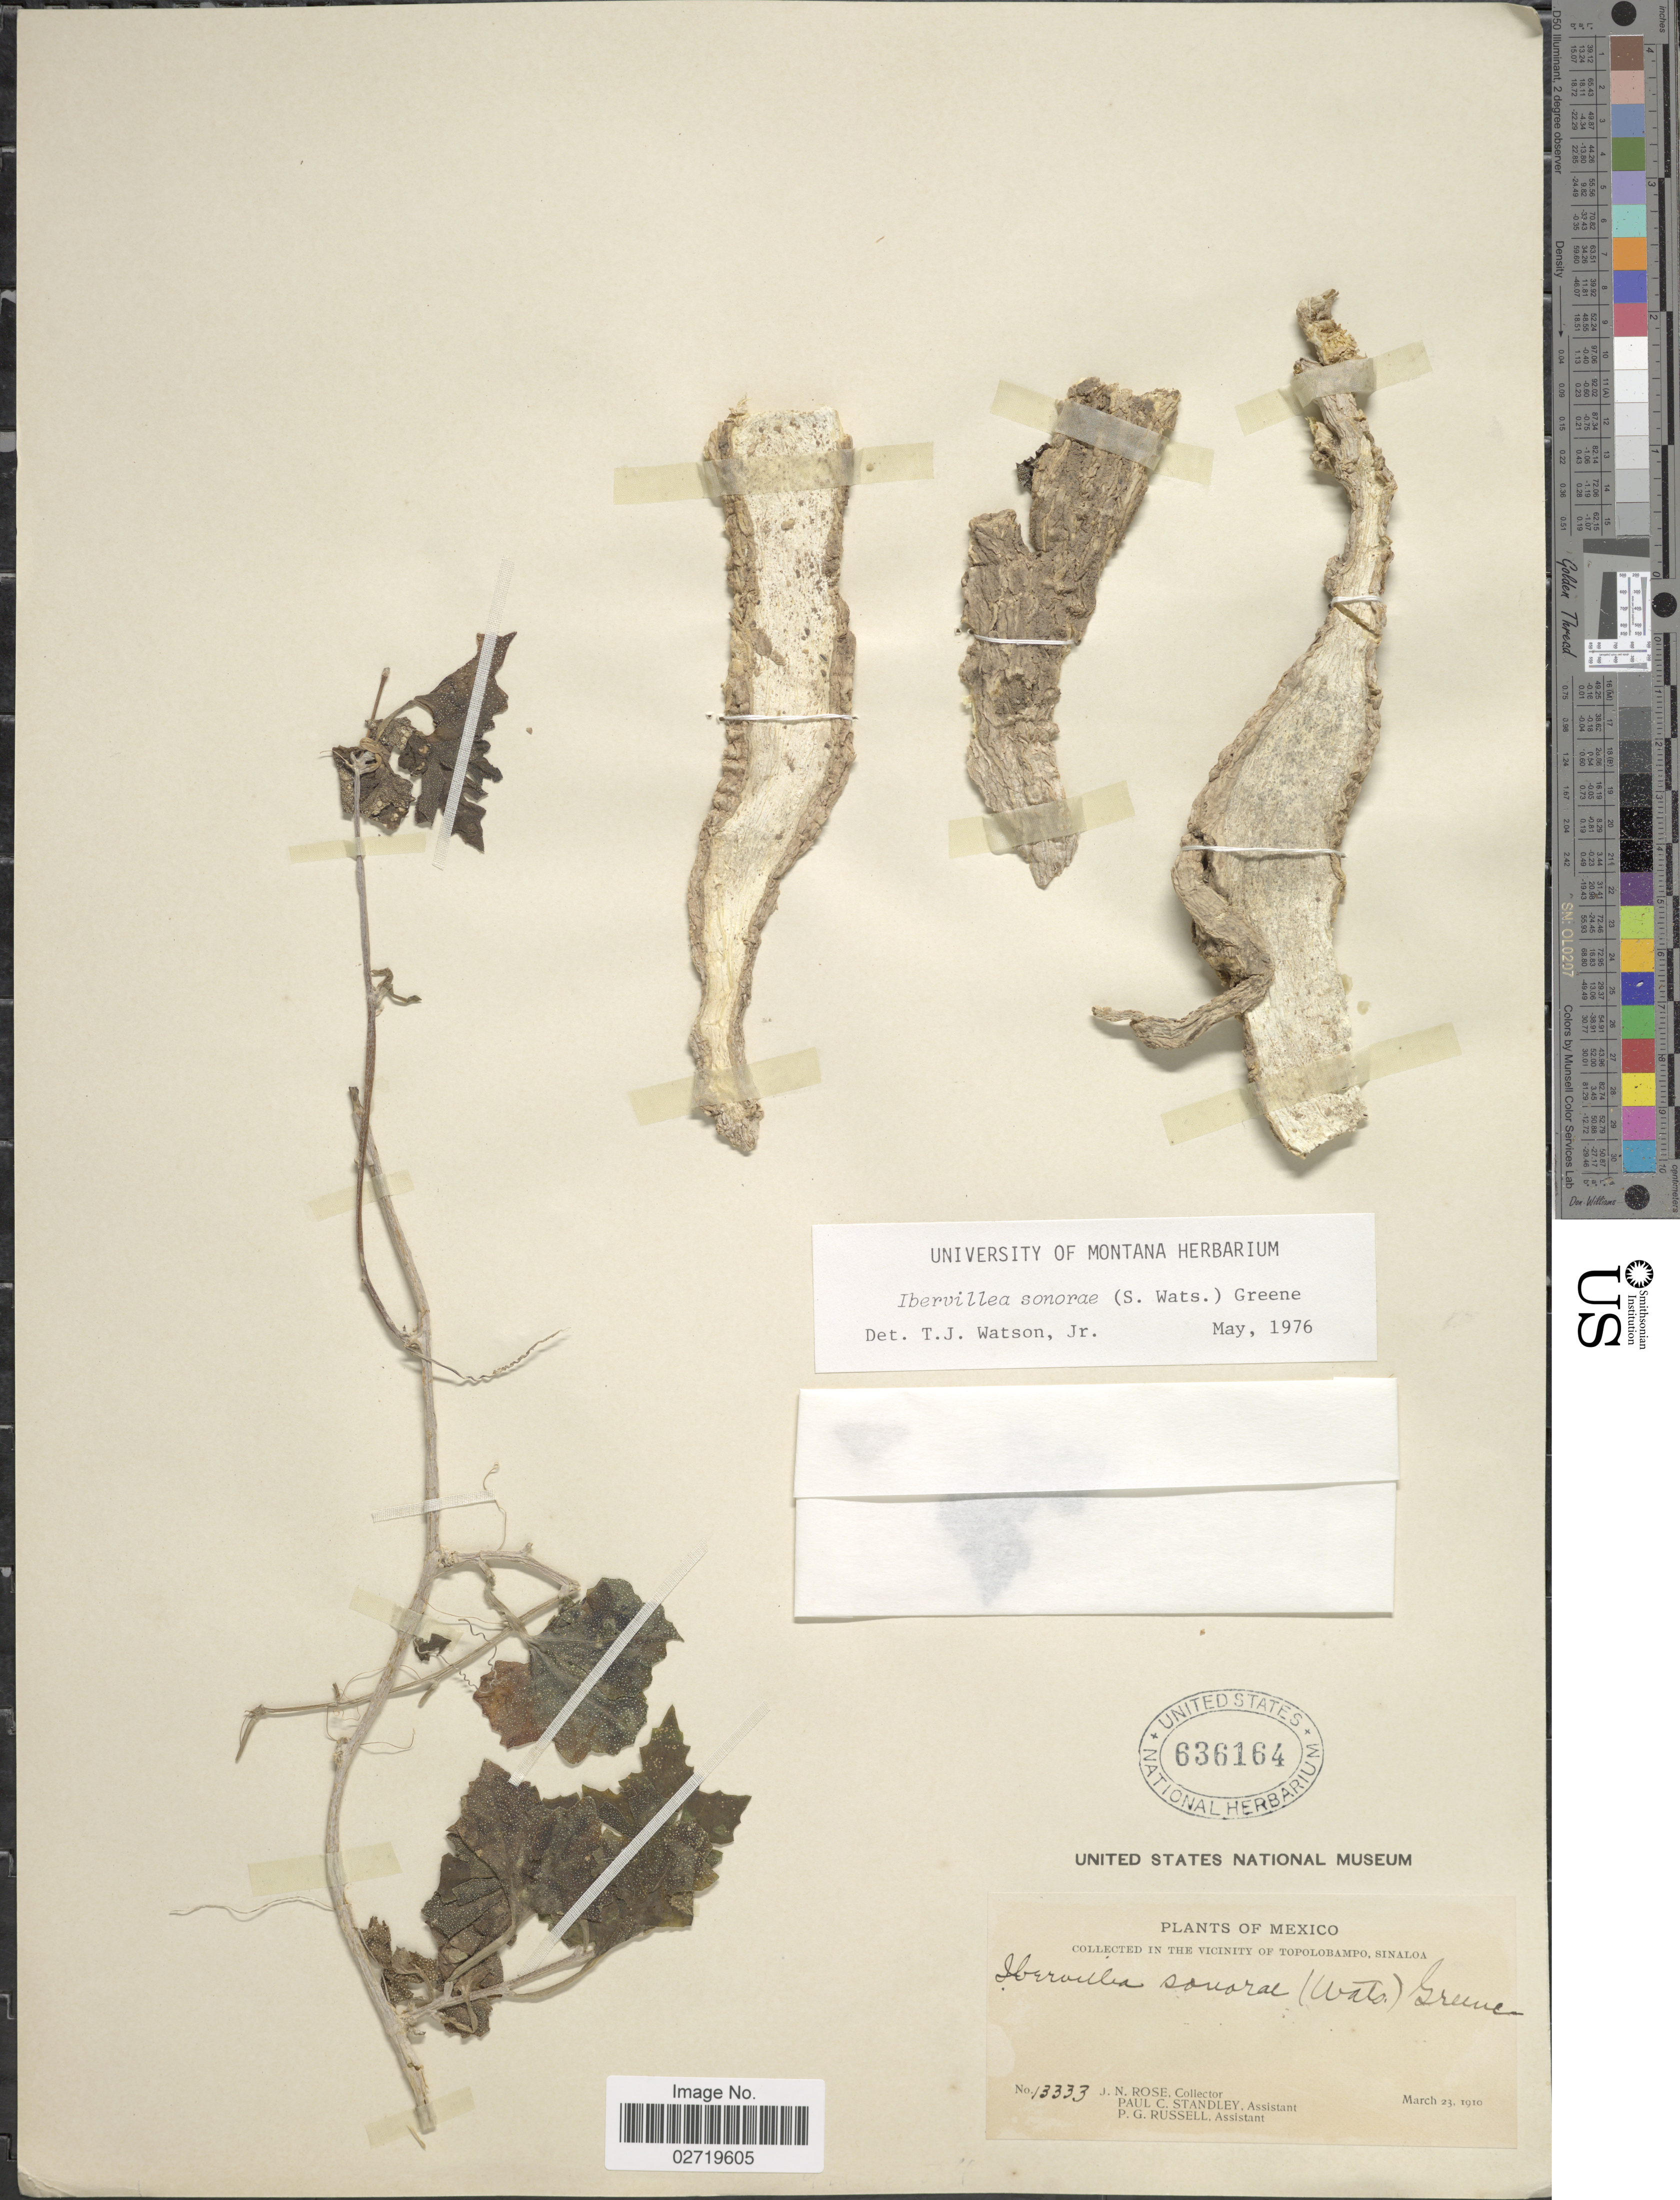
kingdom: Plantae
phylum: Tracheophyta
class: Magnoliopsida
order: Cucurbitales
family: Cucurbitaceae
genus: Ibervillea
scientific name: Ibervillea sonorae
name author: (S. Watson) Greene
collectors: J. N. Rose, P. C. Standley & P. G. Russell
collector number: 13333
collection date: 1910-03-23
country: Mexico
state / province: Sinaloa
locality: In the Vicinity of Topolobampo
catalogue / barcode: US 636164